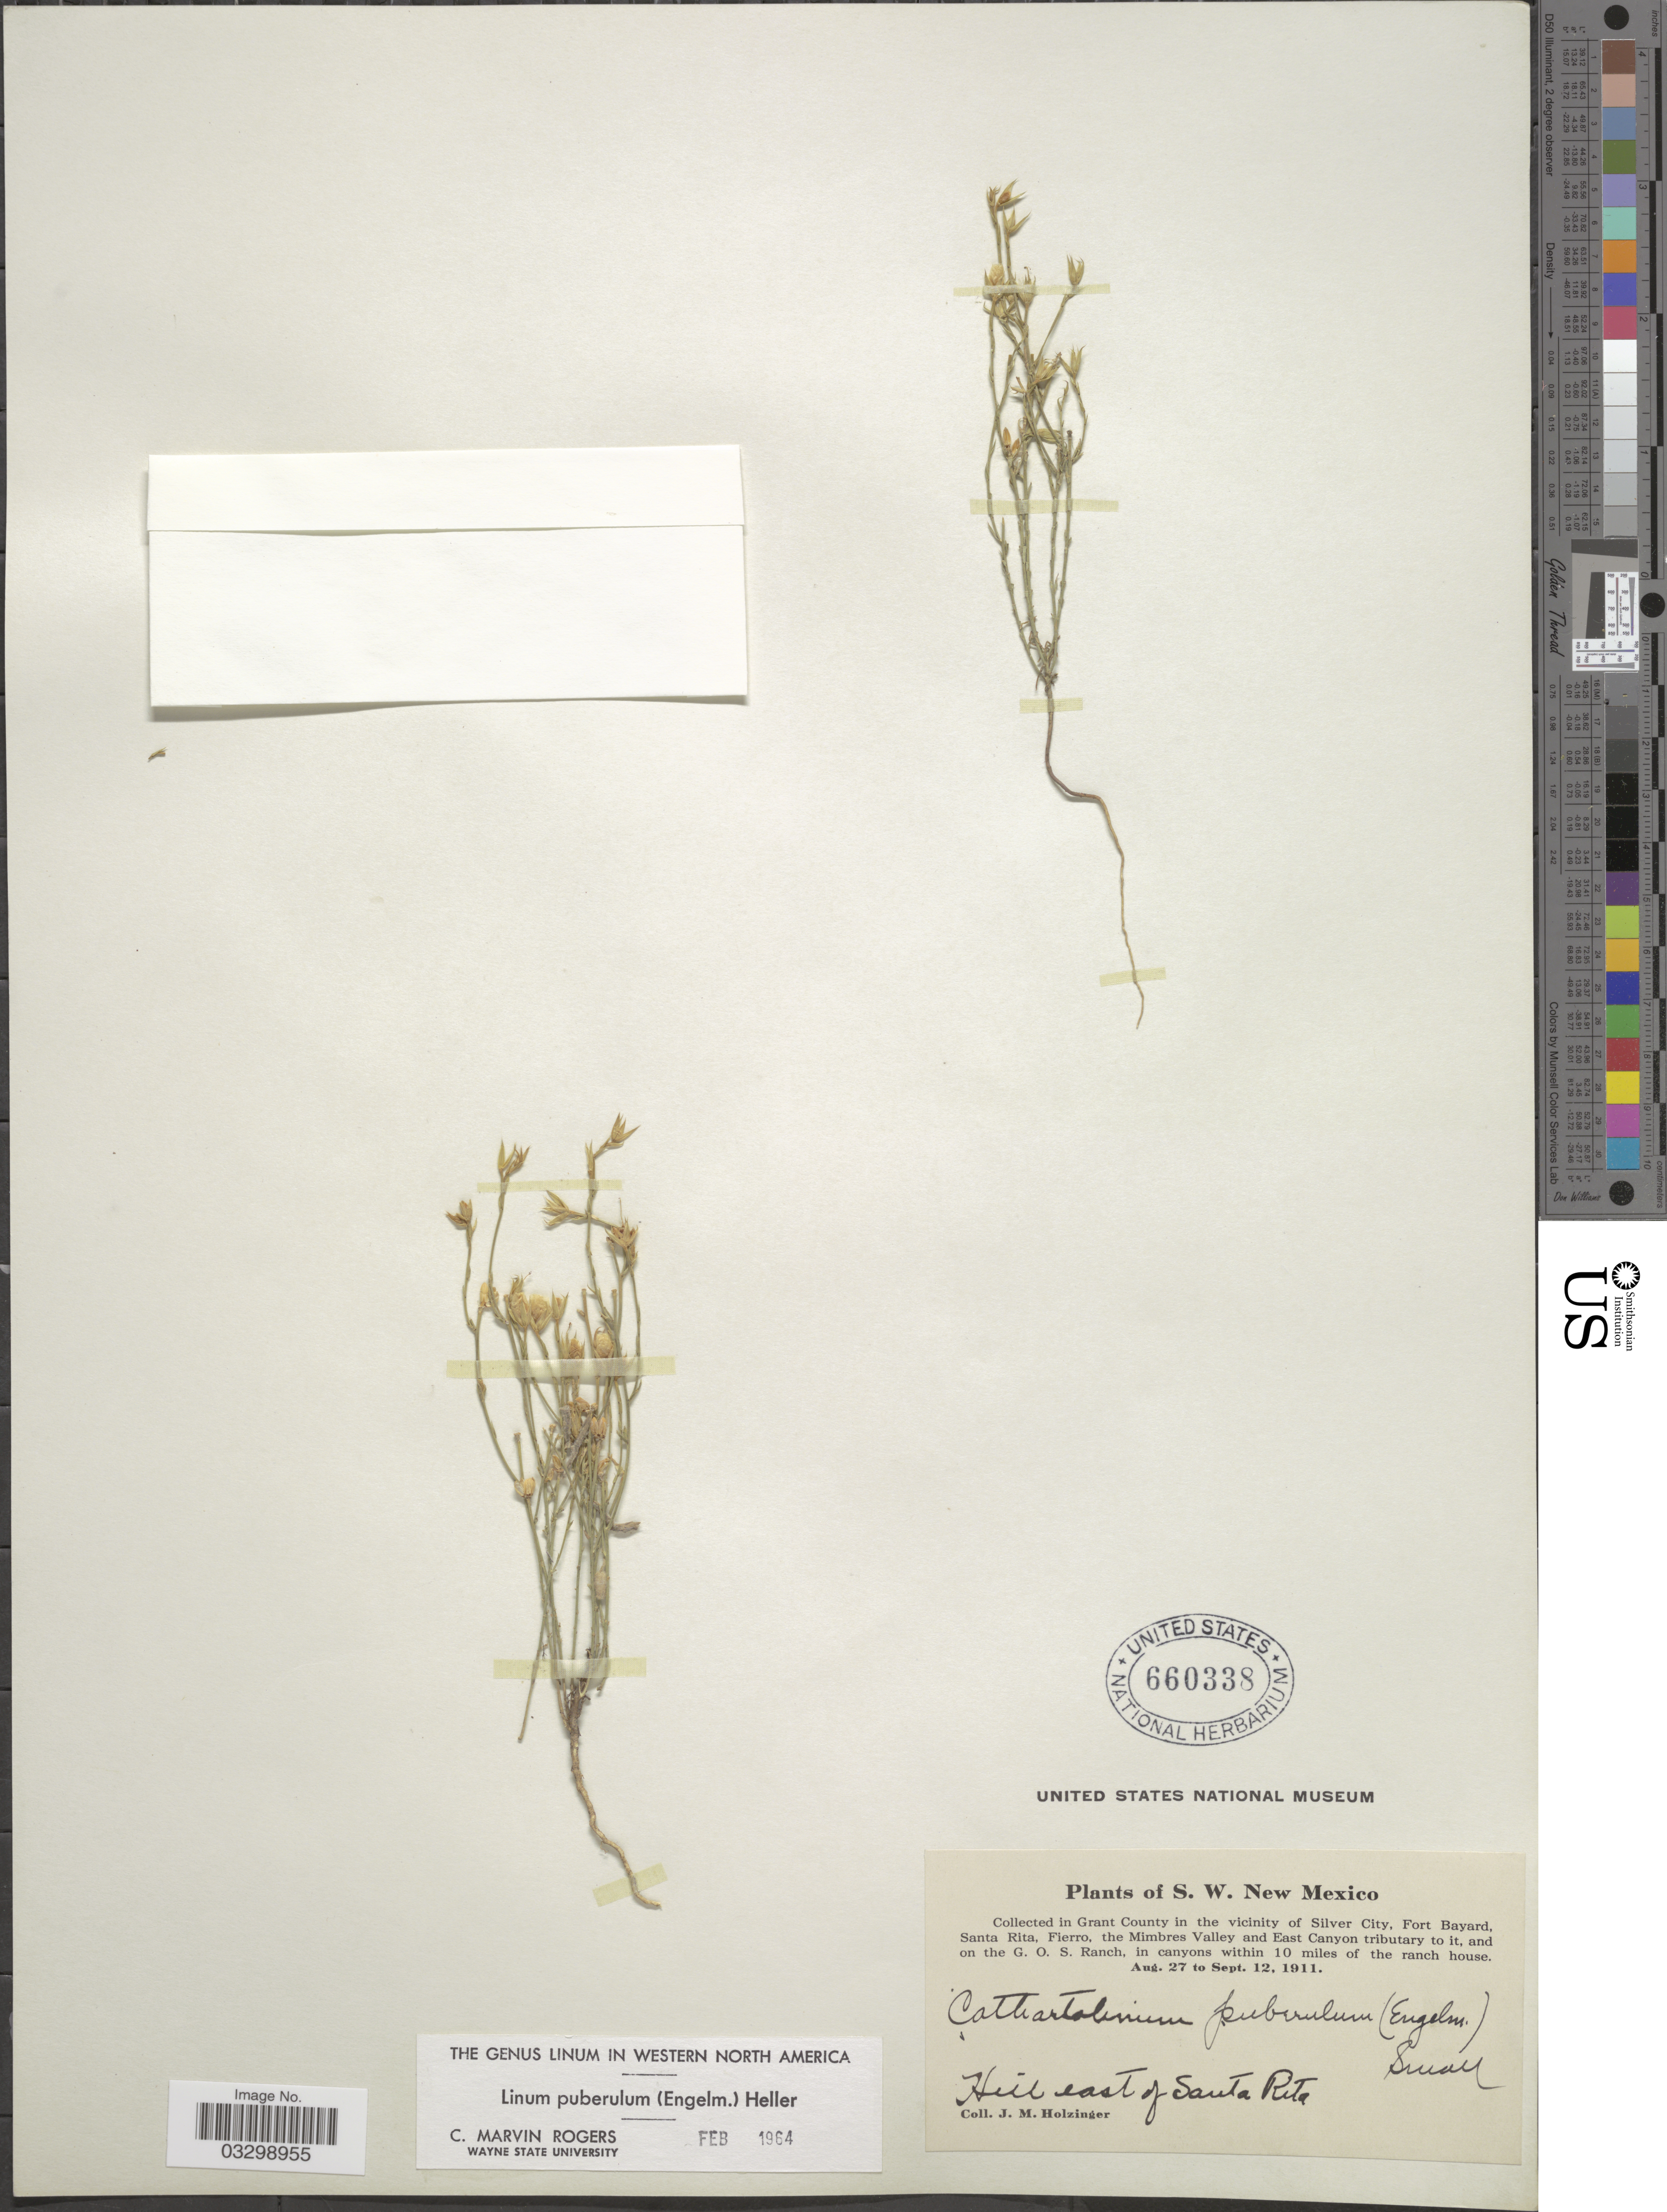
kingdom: Plantae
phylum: Tracheophyta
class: Magnoliopsida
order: Malpighiales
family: Linaceae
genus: Linum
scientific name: Linum puberulum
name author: (Engelm.) A. Heller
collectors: J. M. Holzinger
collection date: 1911-08-27/1911-09-12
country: United States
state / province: New Mexico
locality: S.W. New Mexico, Grant County in the vicinity of Silver City, Fort Bayard, Santa Rita, Fierro, the Mimbres Valley and East Canyon tributary to it, and on the G.O.S. Ranch, in canyons within 10 miles of the ranch house. Hills east of Santa Rita.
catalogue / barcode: US 660338